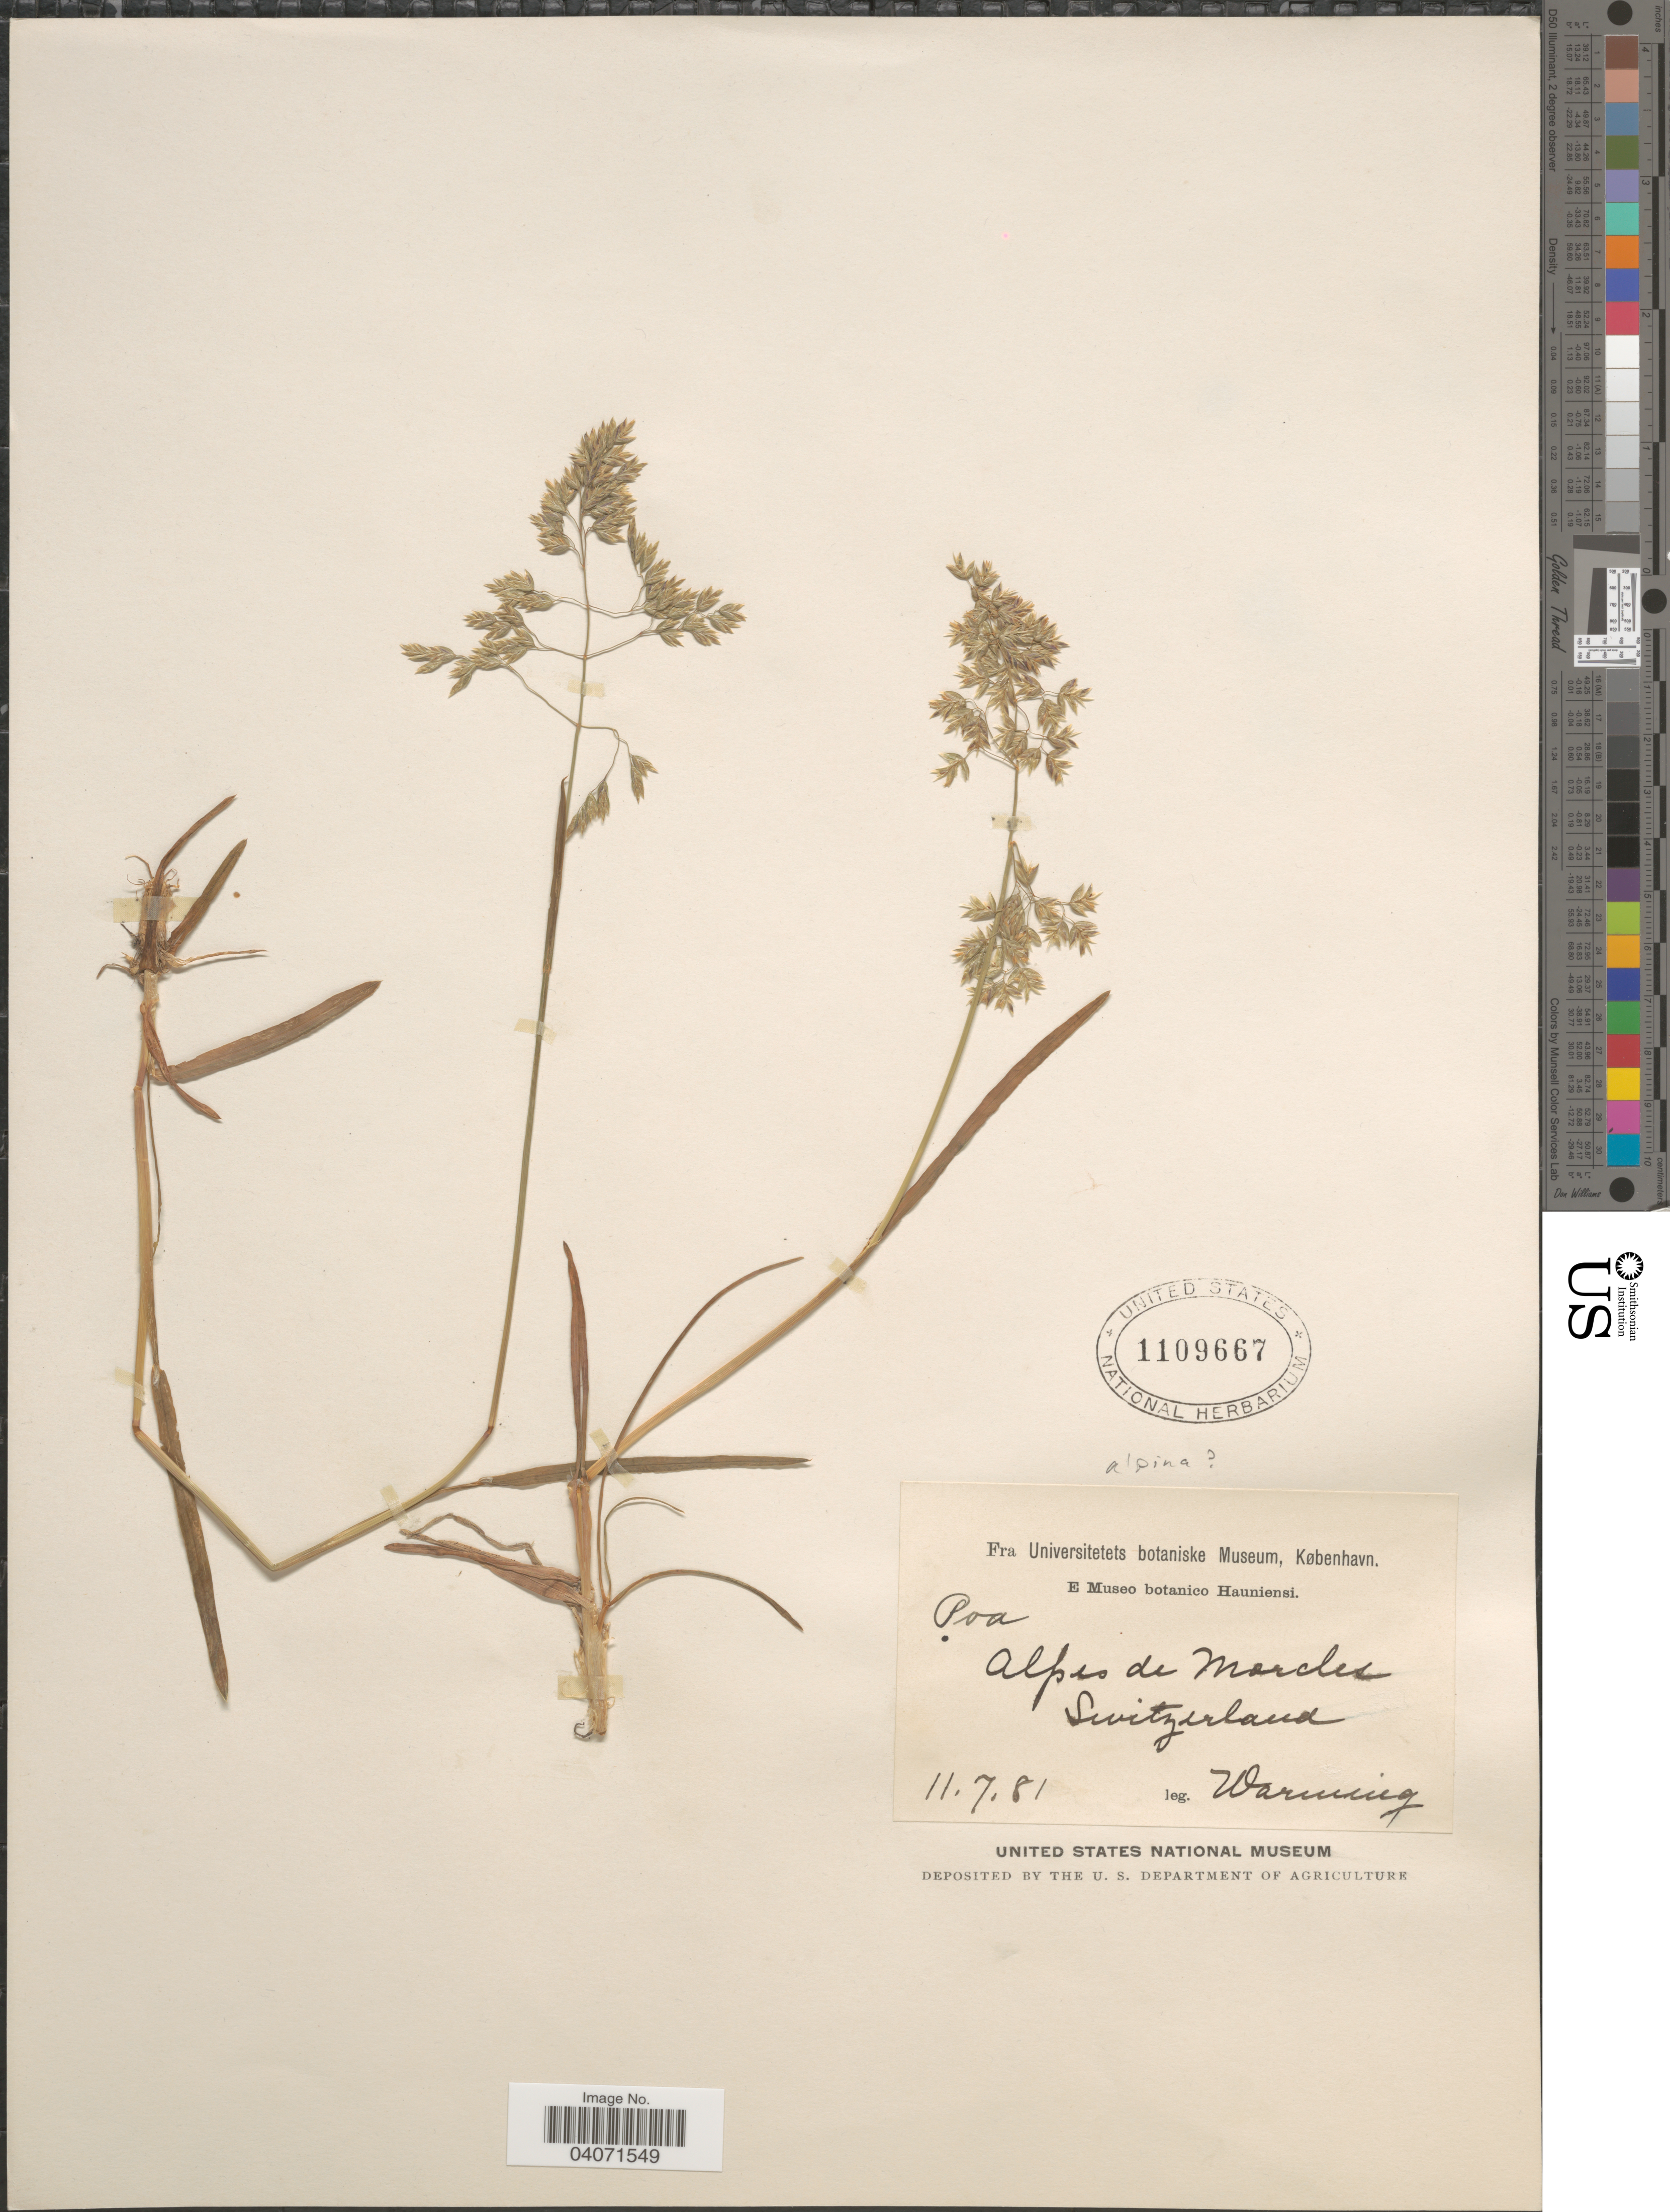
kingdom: Plantae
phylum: Tracheophyta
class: Liliopsida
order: Poales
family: Poaceae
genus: Poa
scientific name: Poa alpina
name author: L.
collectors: Warming, --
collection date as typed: Transcribed d/m/y: 11/7/81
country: Switzerland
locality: Alpes de Morcles.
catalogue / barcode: US 1109667